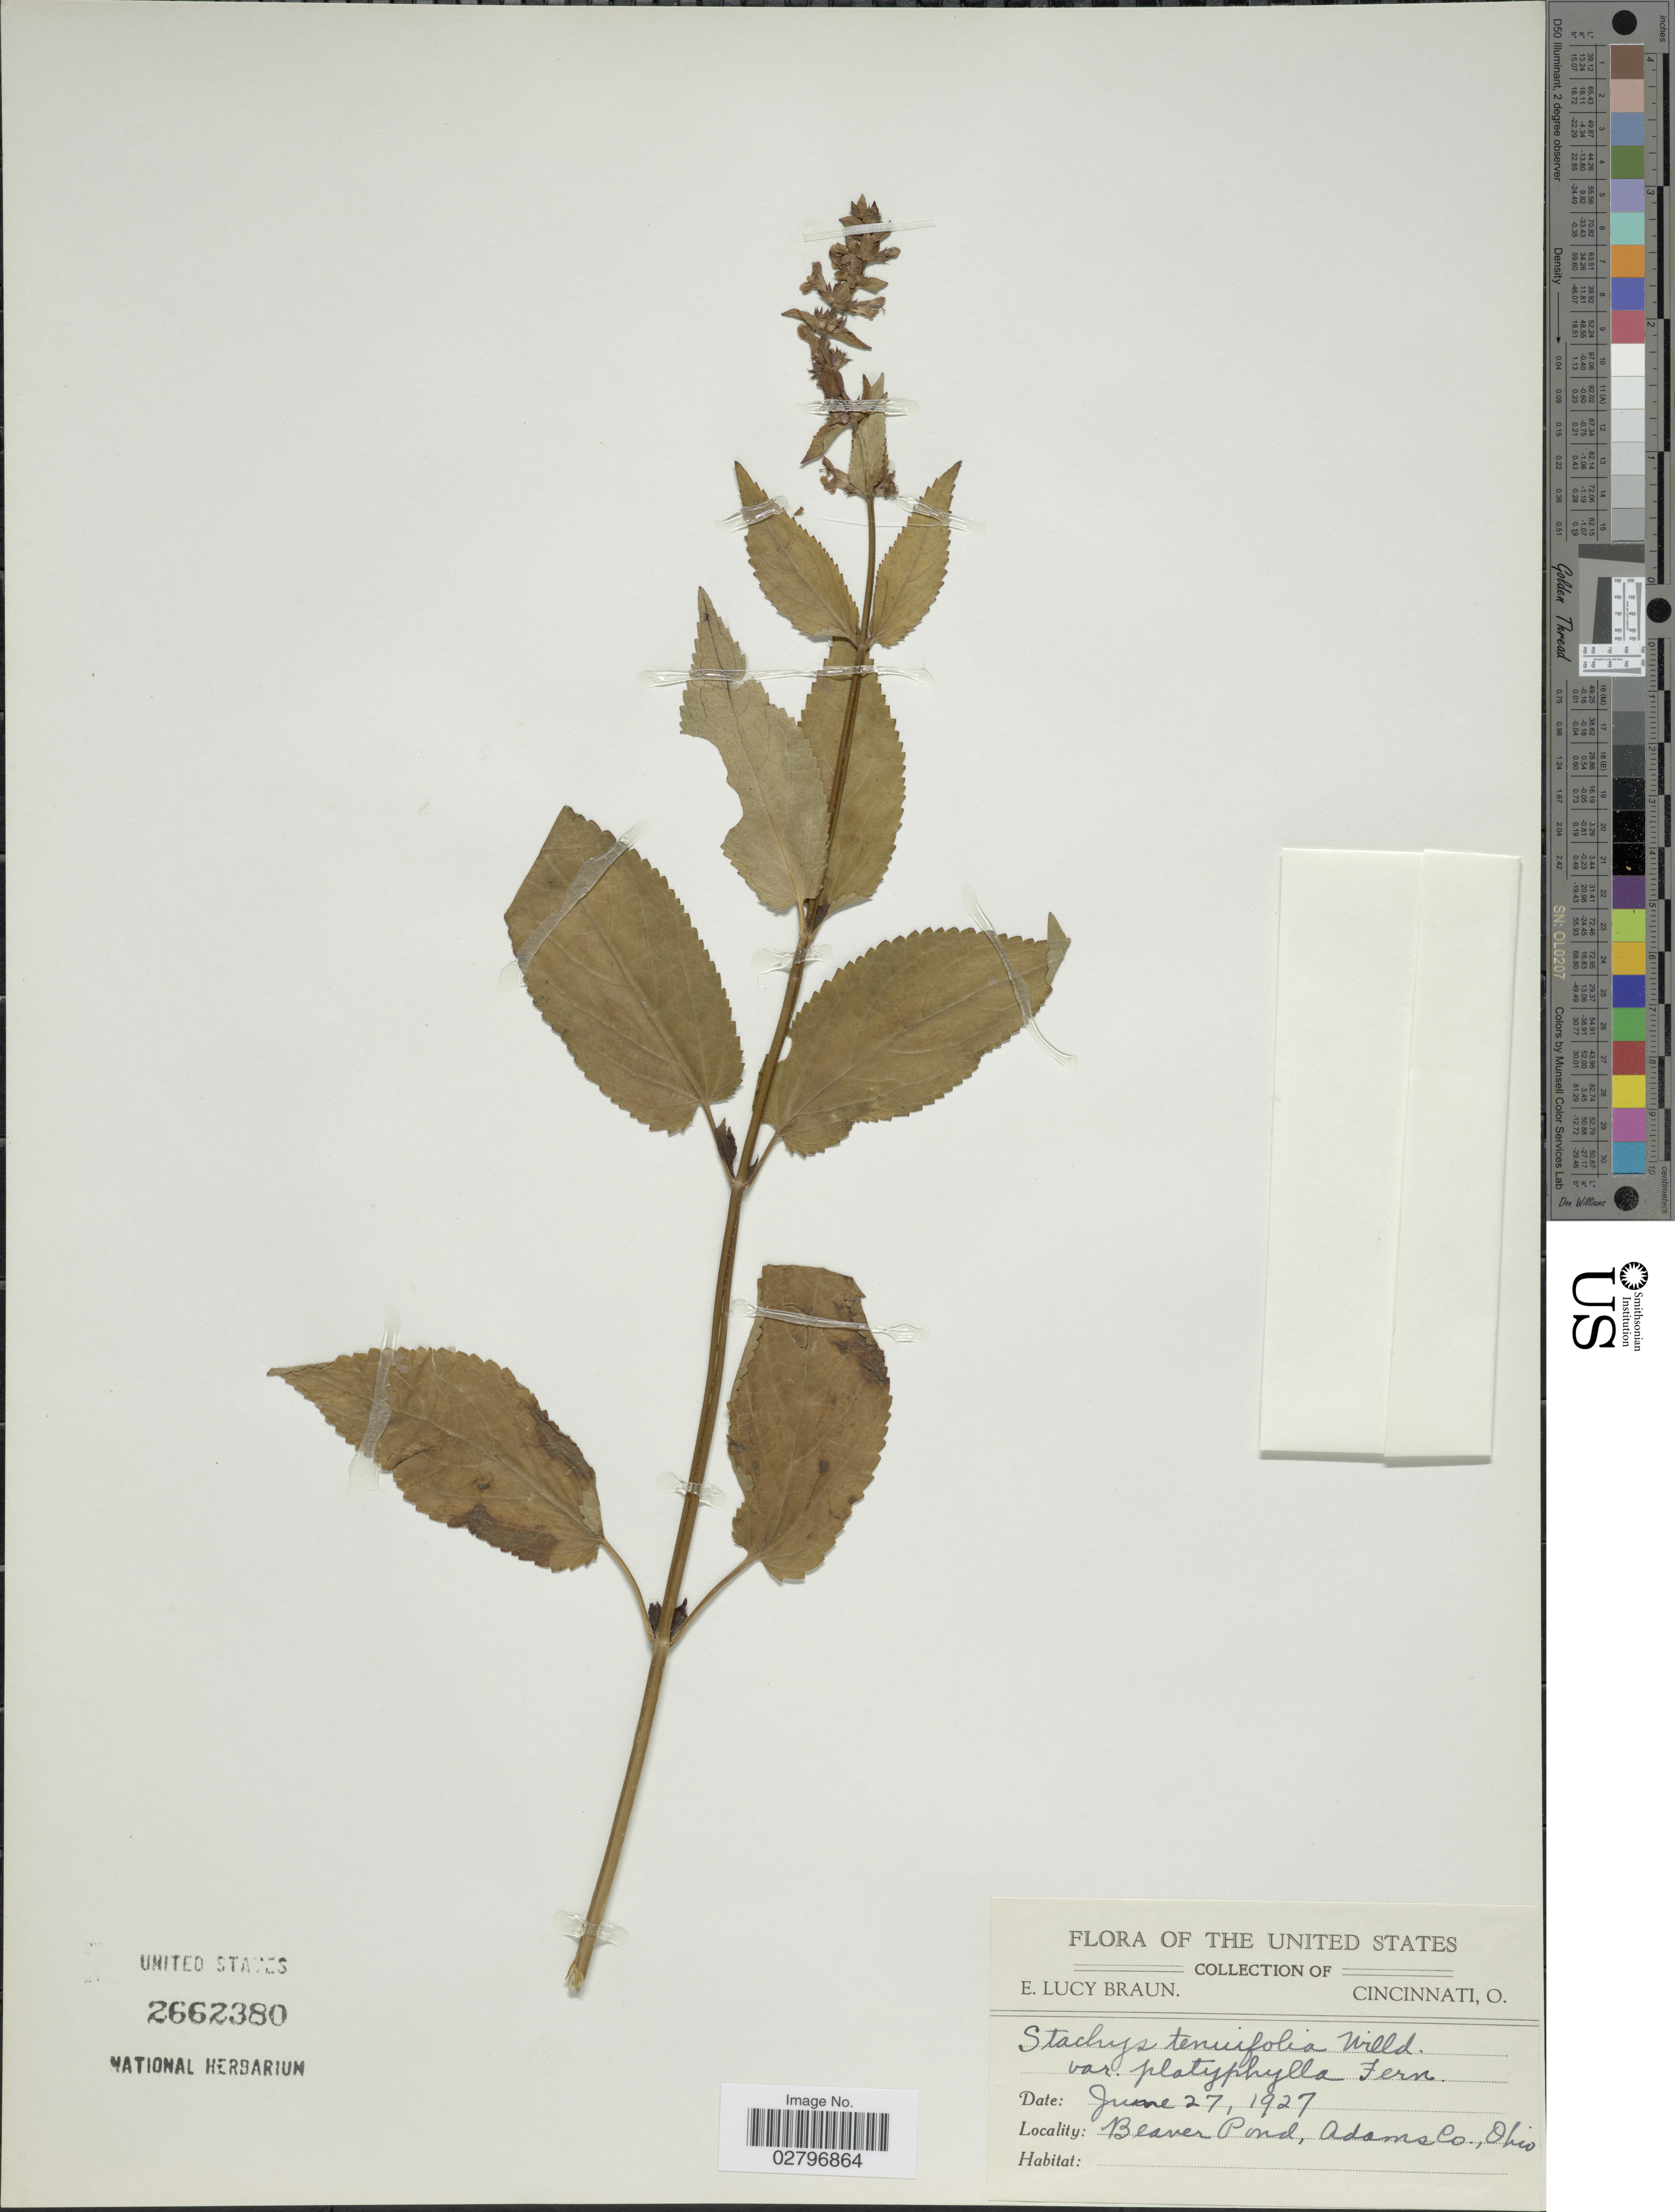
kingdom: Plantae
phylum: Tracheophyta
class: Magnoliopsida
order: Lamiales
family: Lamiaceae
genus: Stachys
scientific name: Stachys tenuifolia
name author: Willd.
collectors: E. L. Braun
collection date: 1927-06-27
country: United States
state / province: Ohio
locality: Beaver Pond, Adams Co., Ohio.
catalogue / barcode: US 2662380